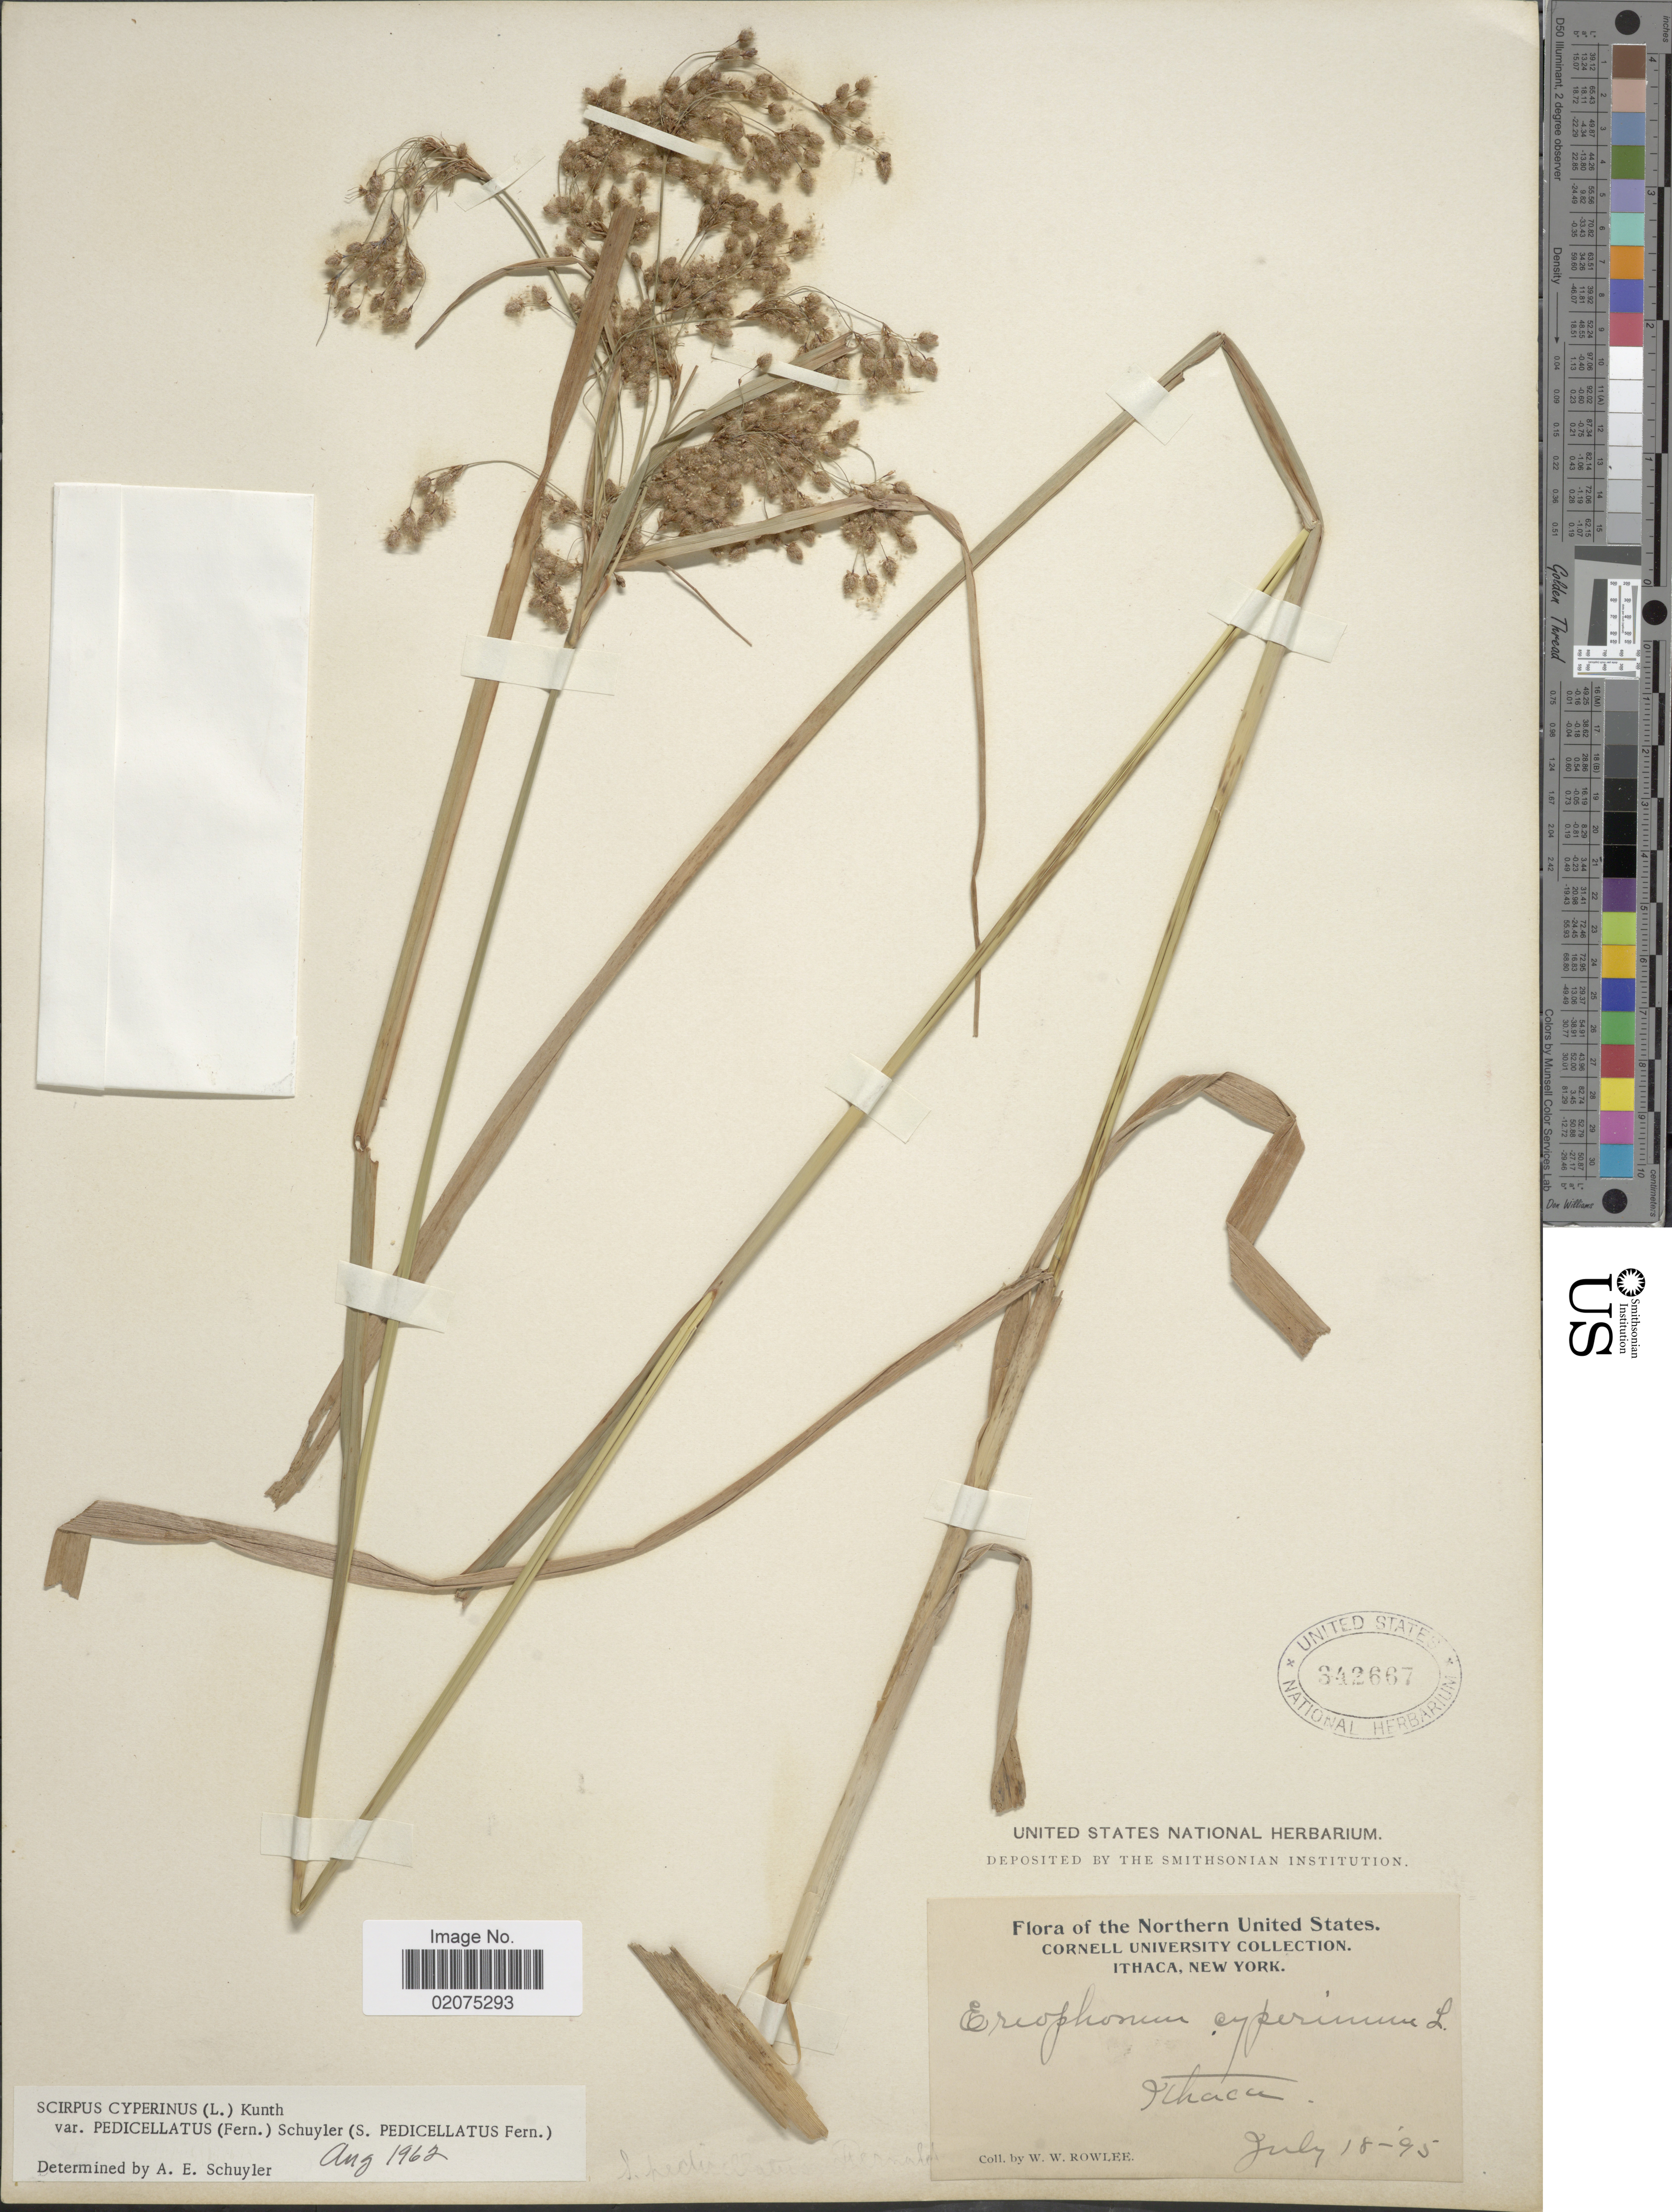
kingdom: Plantae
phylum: Tracheophyta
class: Liliopsida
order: Poales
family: Cyperaceae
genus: Scirpus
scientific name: Scirpus cyperinus var. pedicellatus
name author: (Fernald) Schuyler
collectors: W. W. Rowlee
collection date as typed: Transcribed d/m/y: 18/7/95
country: United States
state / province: New York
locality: Northern United States, Ithaca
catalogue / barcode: US 342667